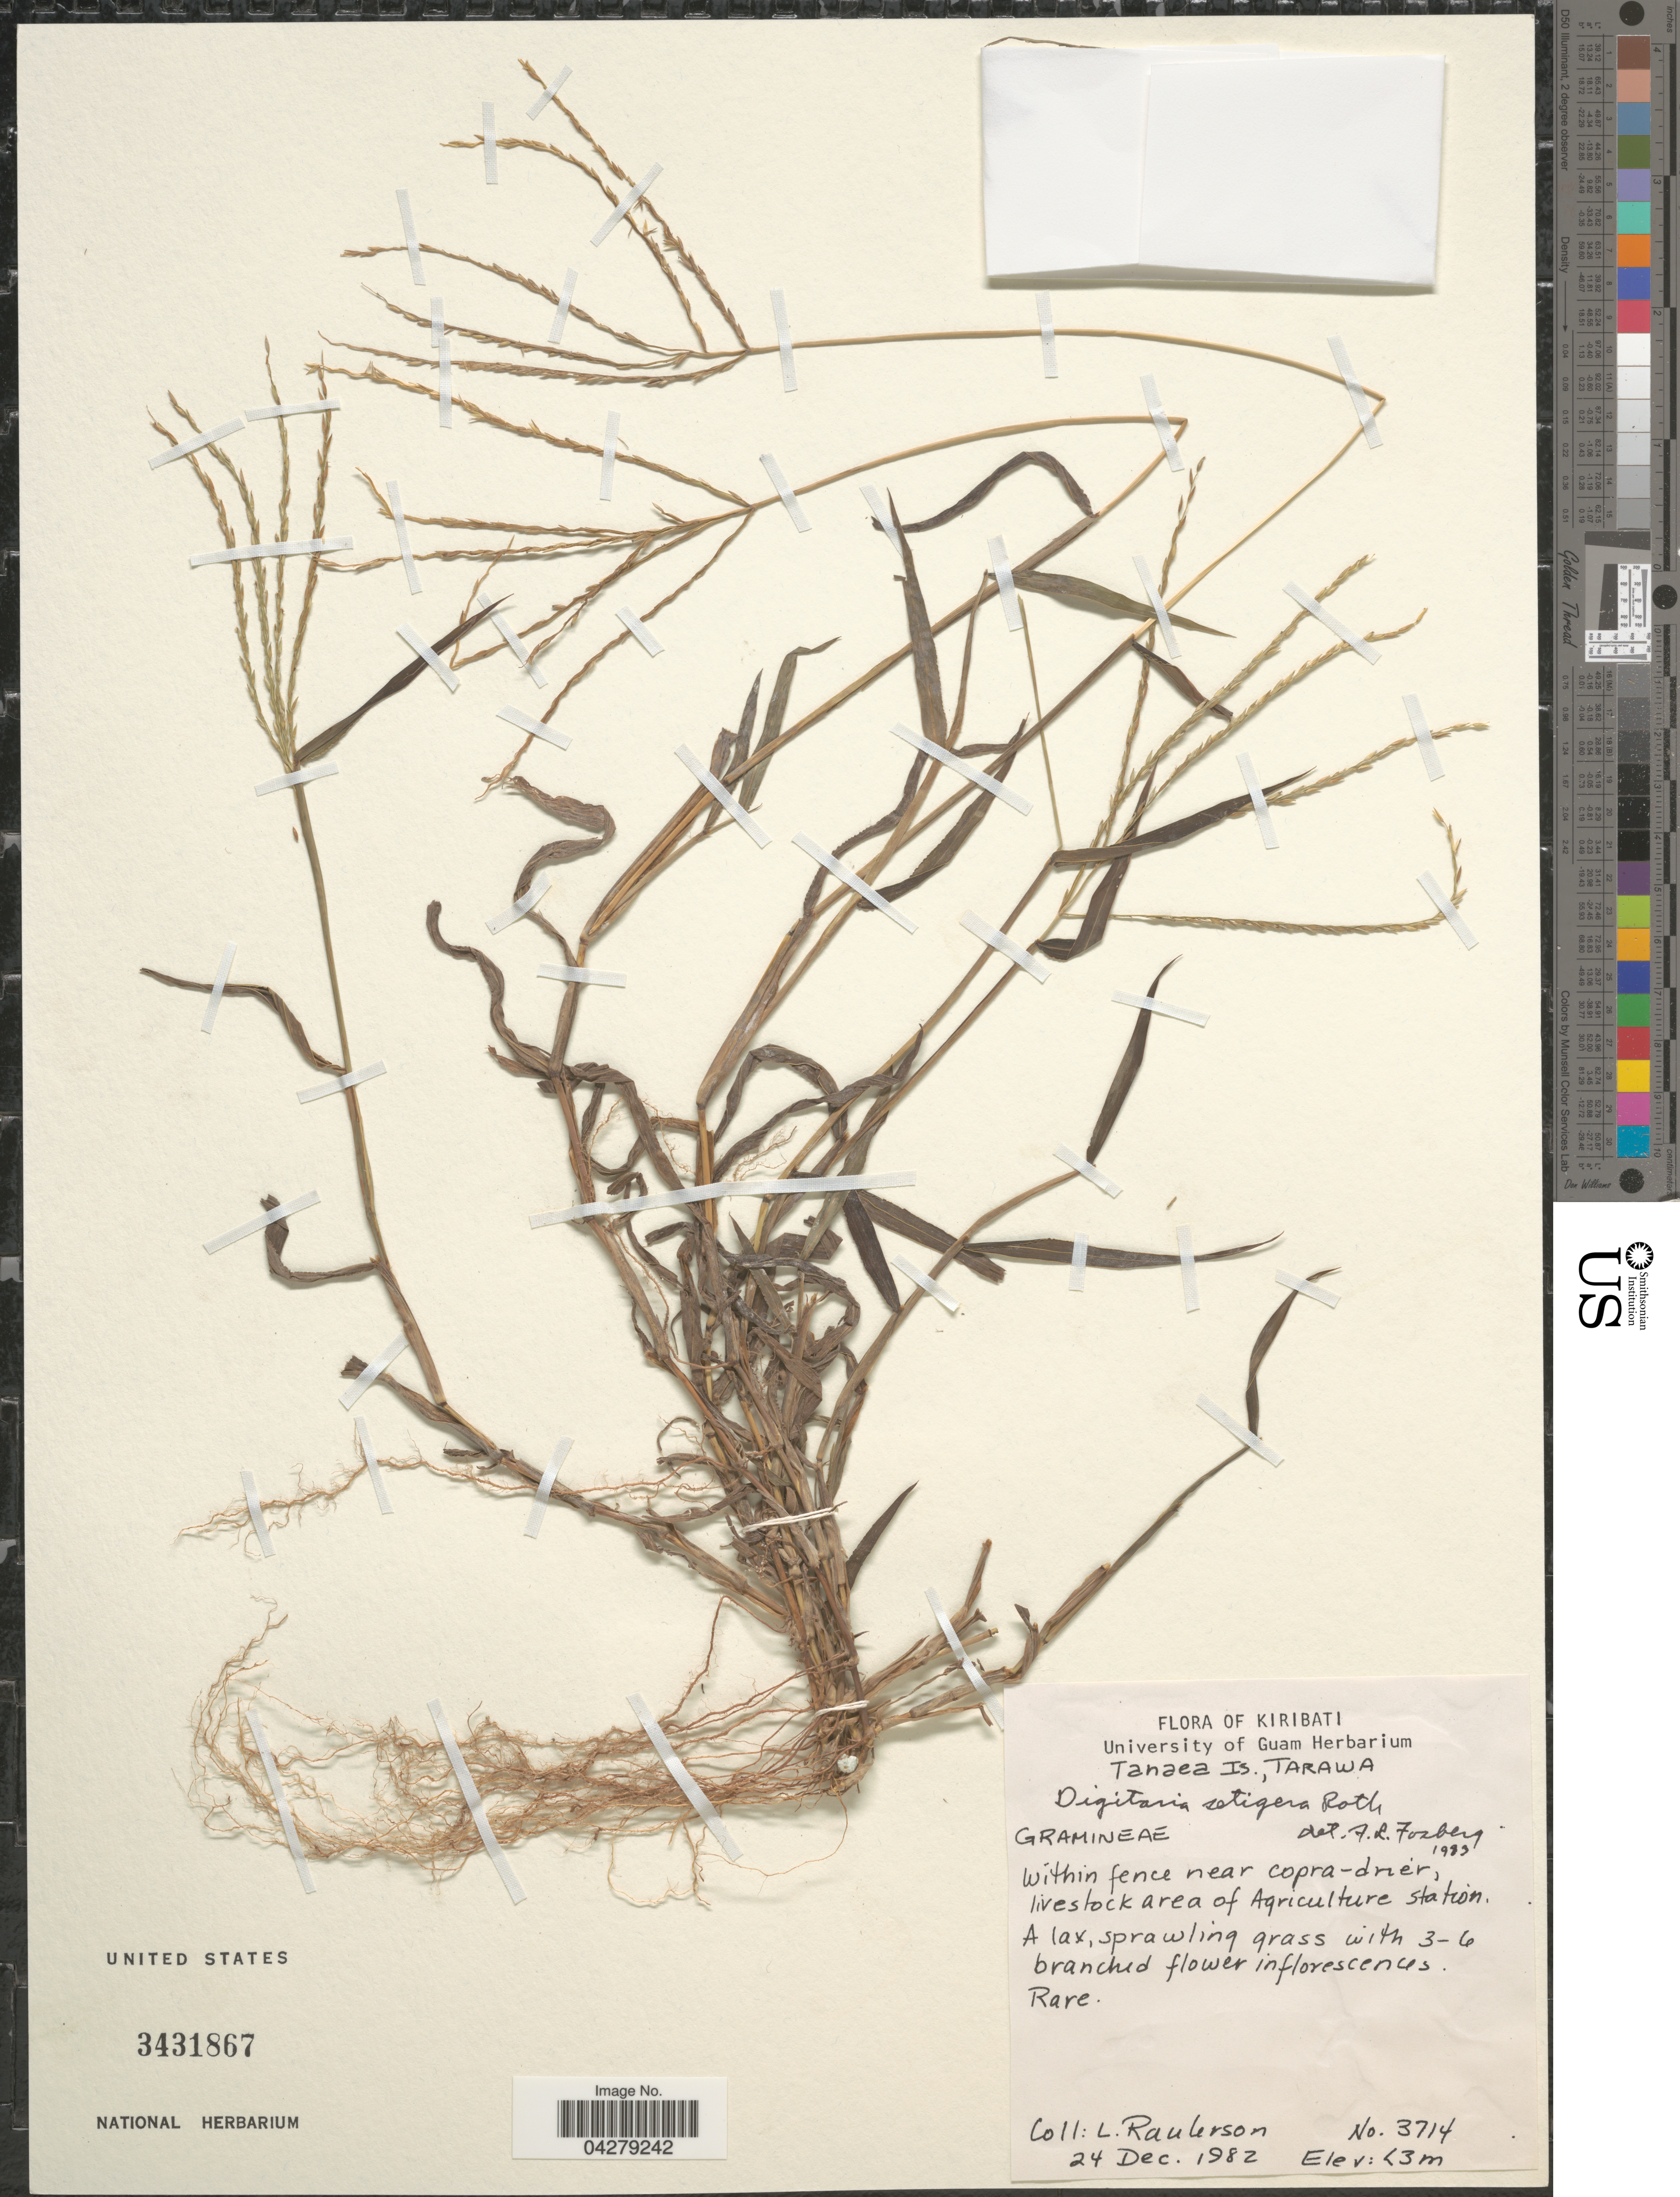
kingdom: Plantae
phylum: Tracheophyta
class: Liliopsida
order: Poales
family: Poaceae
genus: Digitaria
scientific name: Digitaria setigera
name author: Roth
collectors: L. Raulerson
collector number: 3714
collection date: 1982-12-24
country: Kiribati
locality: Tanae Is., Tarawa. Within fence near copra-drier, livestock area of Agriculture Station.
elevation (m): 3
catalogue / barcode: US 3431867